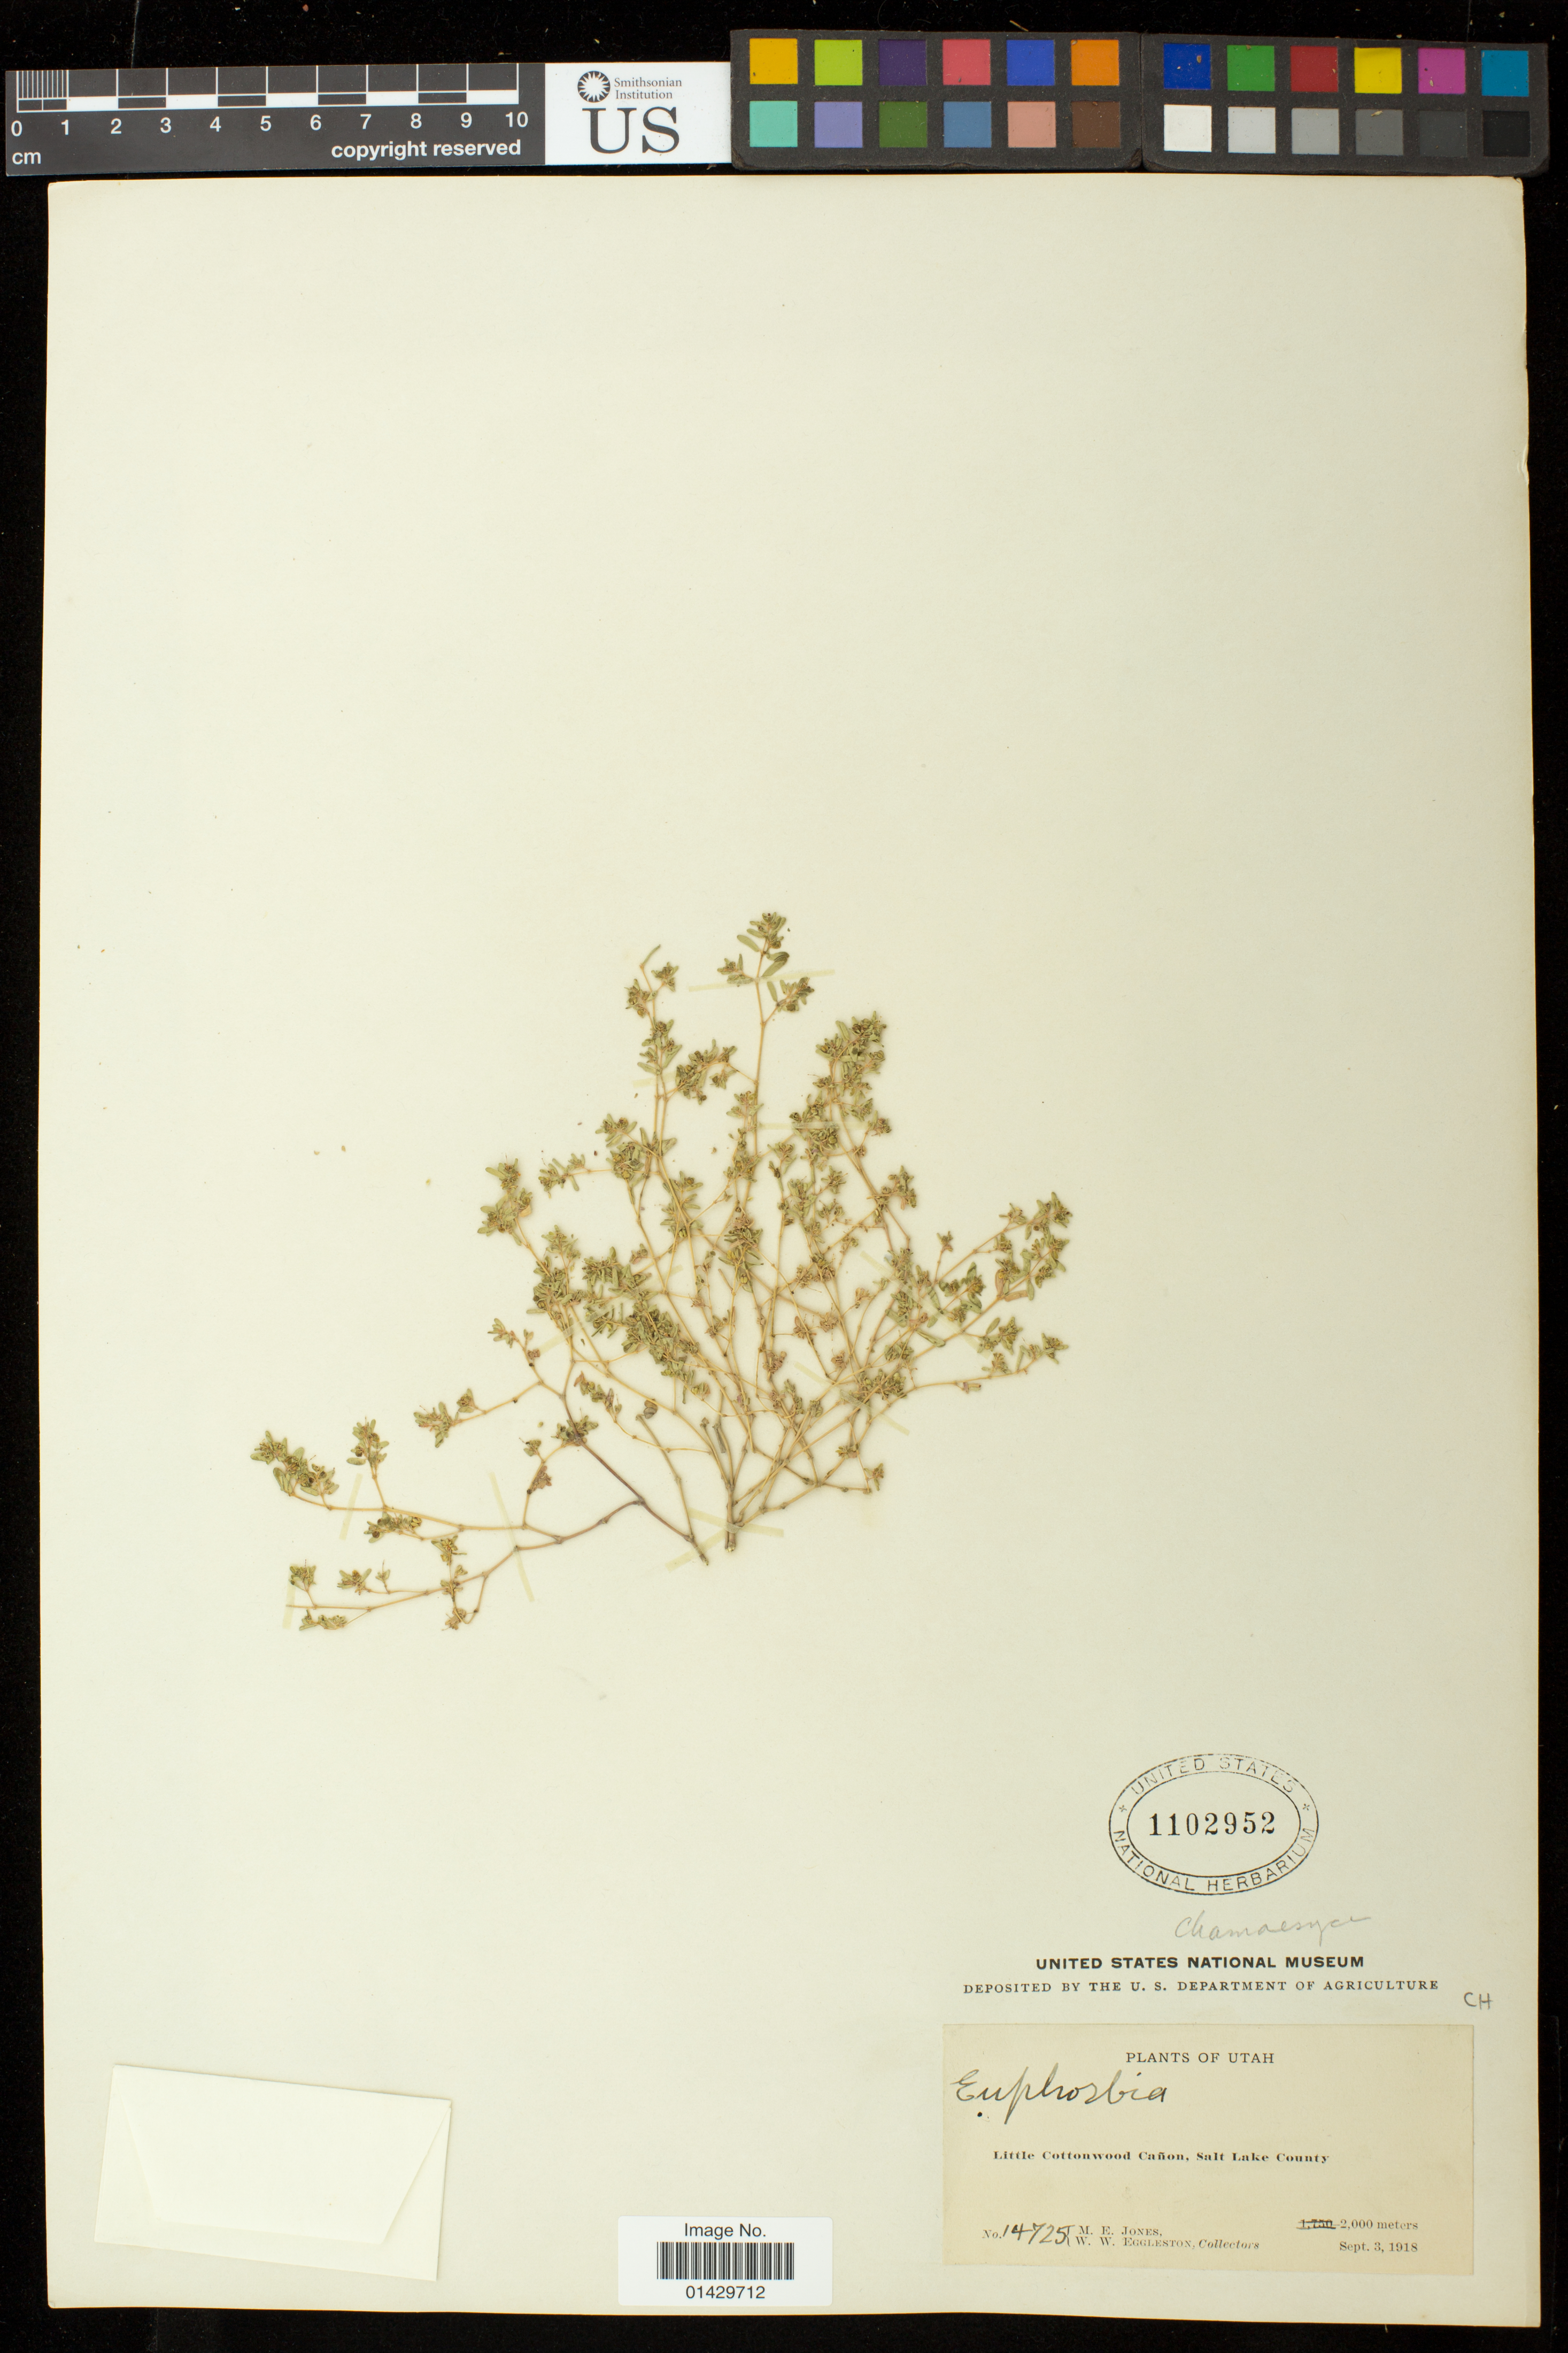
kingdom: Plantae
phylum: Tracheophyta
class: Magnoliopsida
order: Malpighiales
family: Euphorbiaceae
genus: Euphorbia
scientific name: Euphorbia sp.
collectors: M. E. Jones & W. W. Eggleston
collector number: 14725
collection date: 1918-09-03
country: United States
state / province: Utah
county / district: Salt Lake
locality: Little Cottonwood Canon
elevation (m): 2000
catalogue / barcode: US 1102952